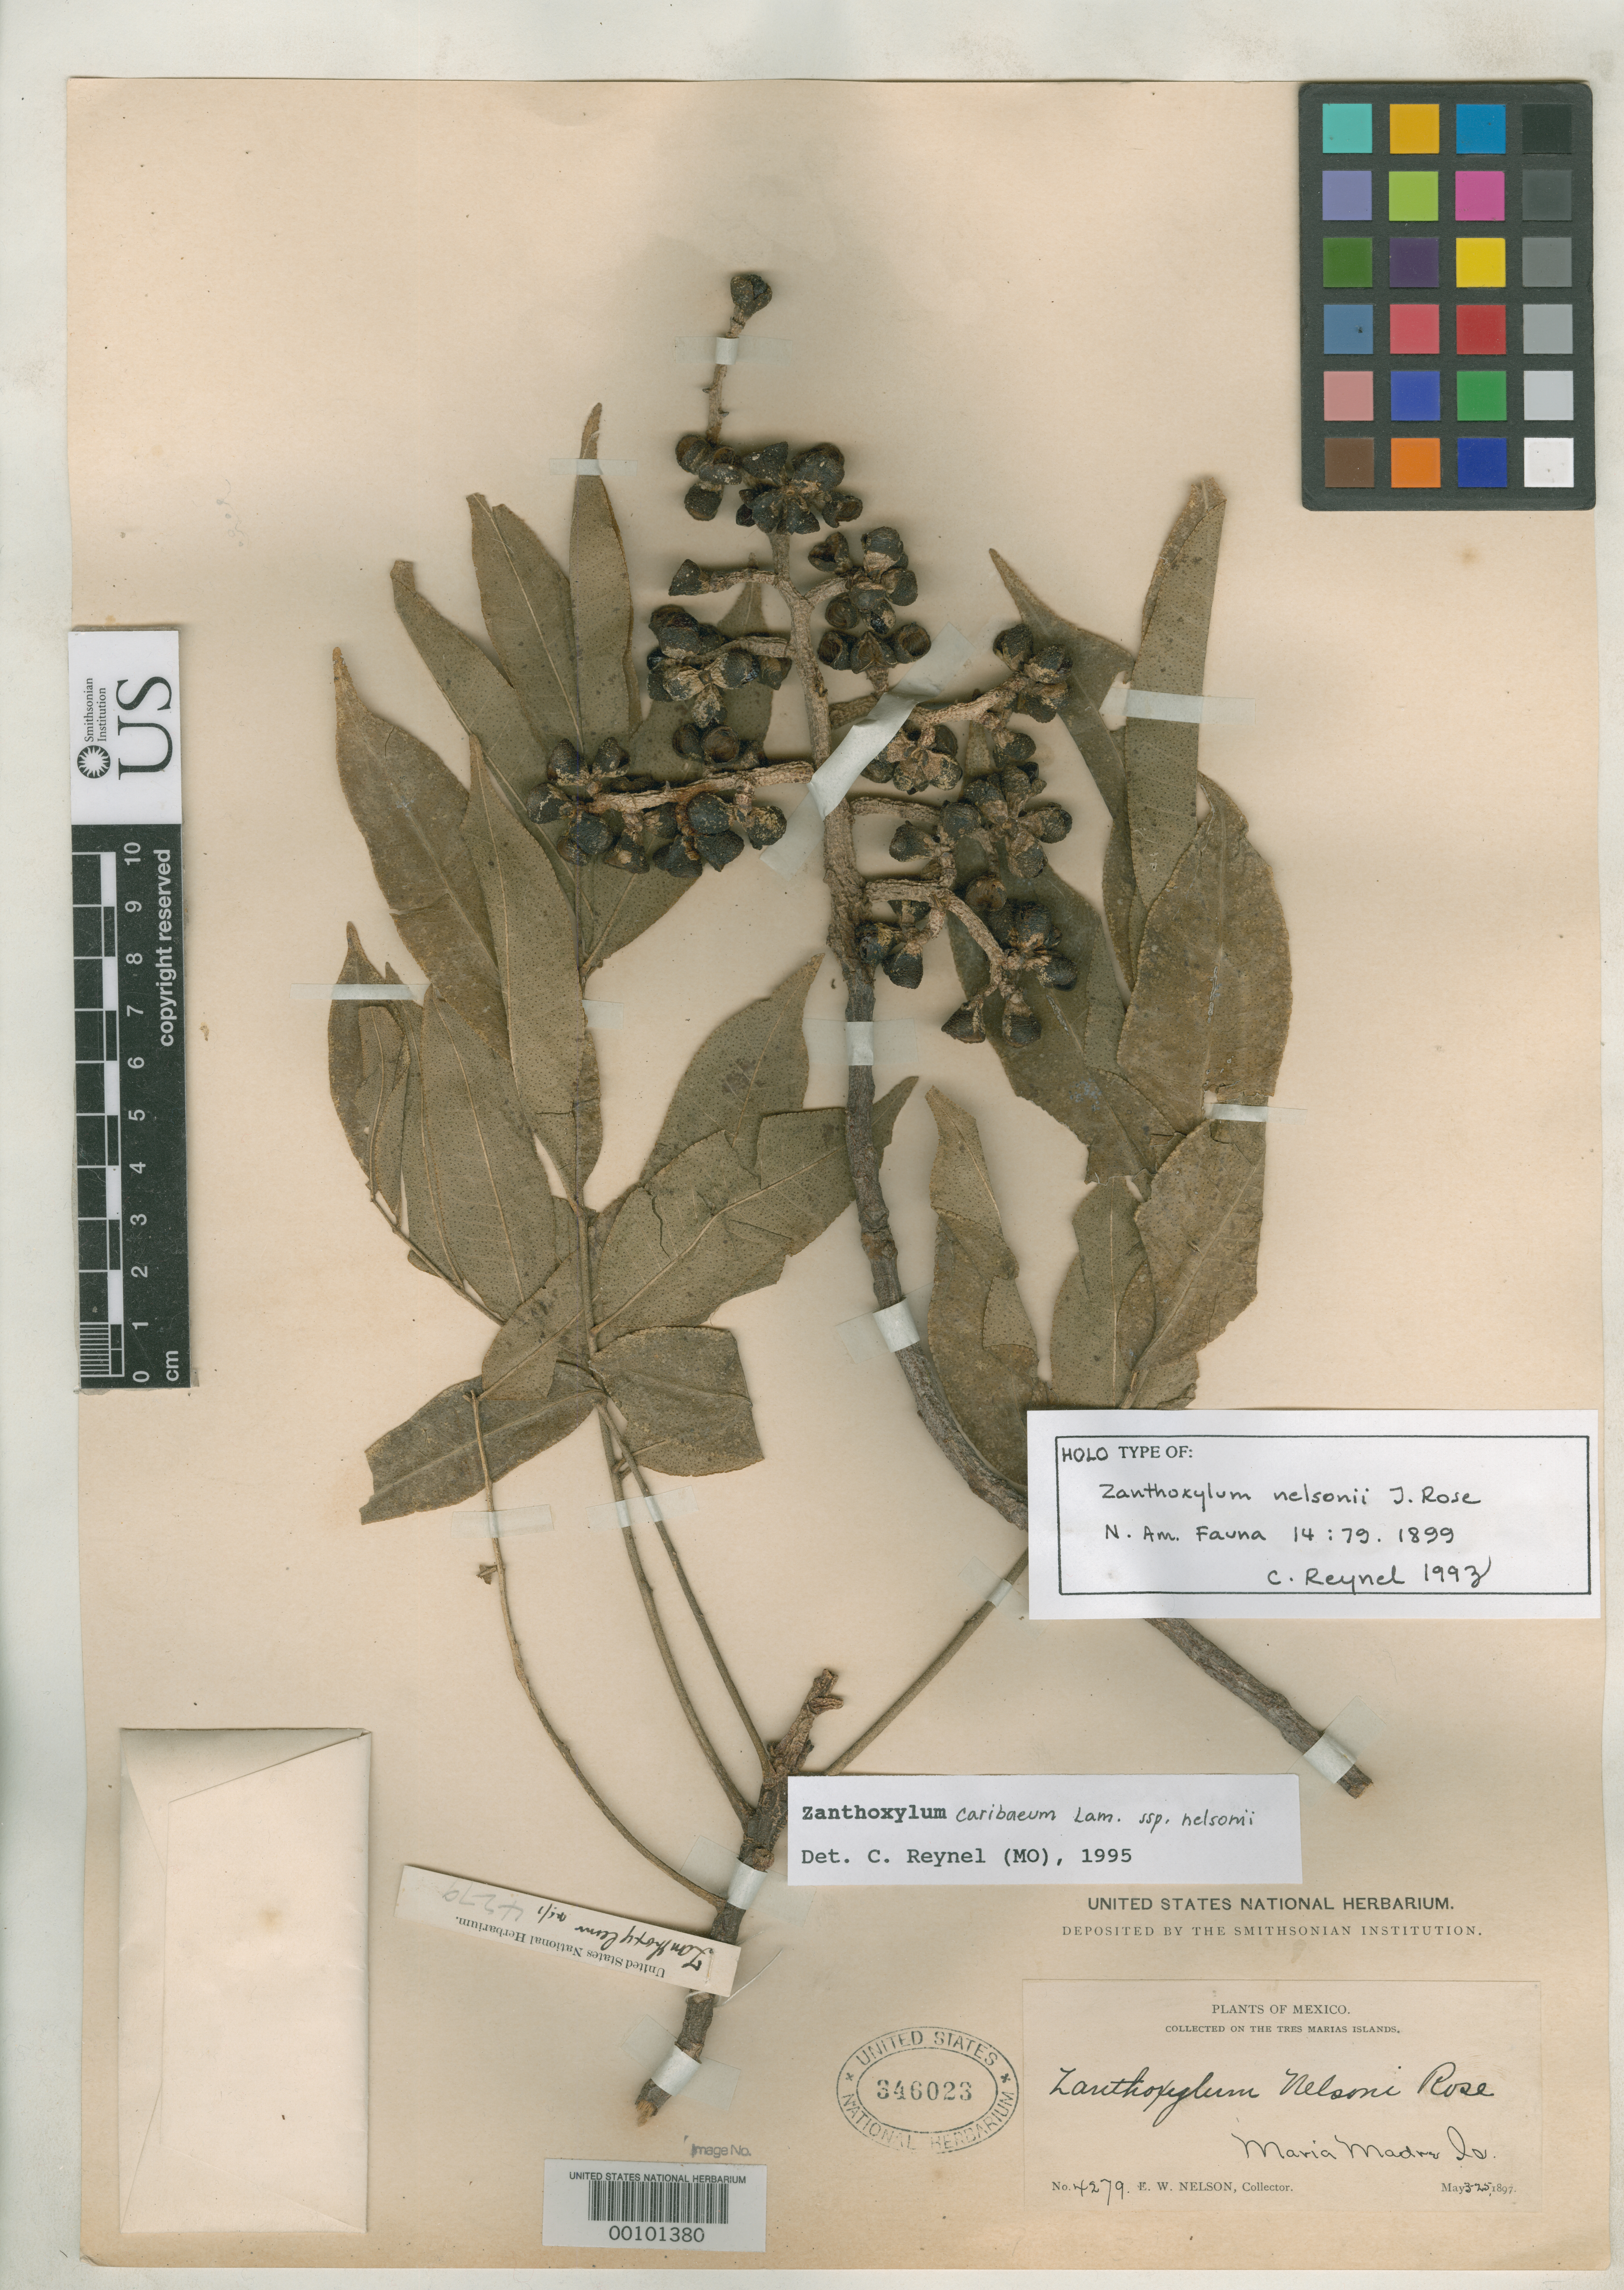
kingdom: Plantae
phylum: Tracheophyta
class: Magnoliopsida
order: Sapindales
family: Rutaceae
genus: Zanthoxylum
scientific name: Zanthoxylum nelsoni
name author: Rose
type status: Holotype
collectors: E. W. Nelson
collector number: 4279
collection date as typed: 03 May 1897 to 25 May 1897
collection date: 1897-05-03/1897-05-25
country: Mexico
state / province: Nayarit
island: Maria Madre Island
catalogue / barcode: US 346023